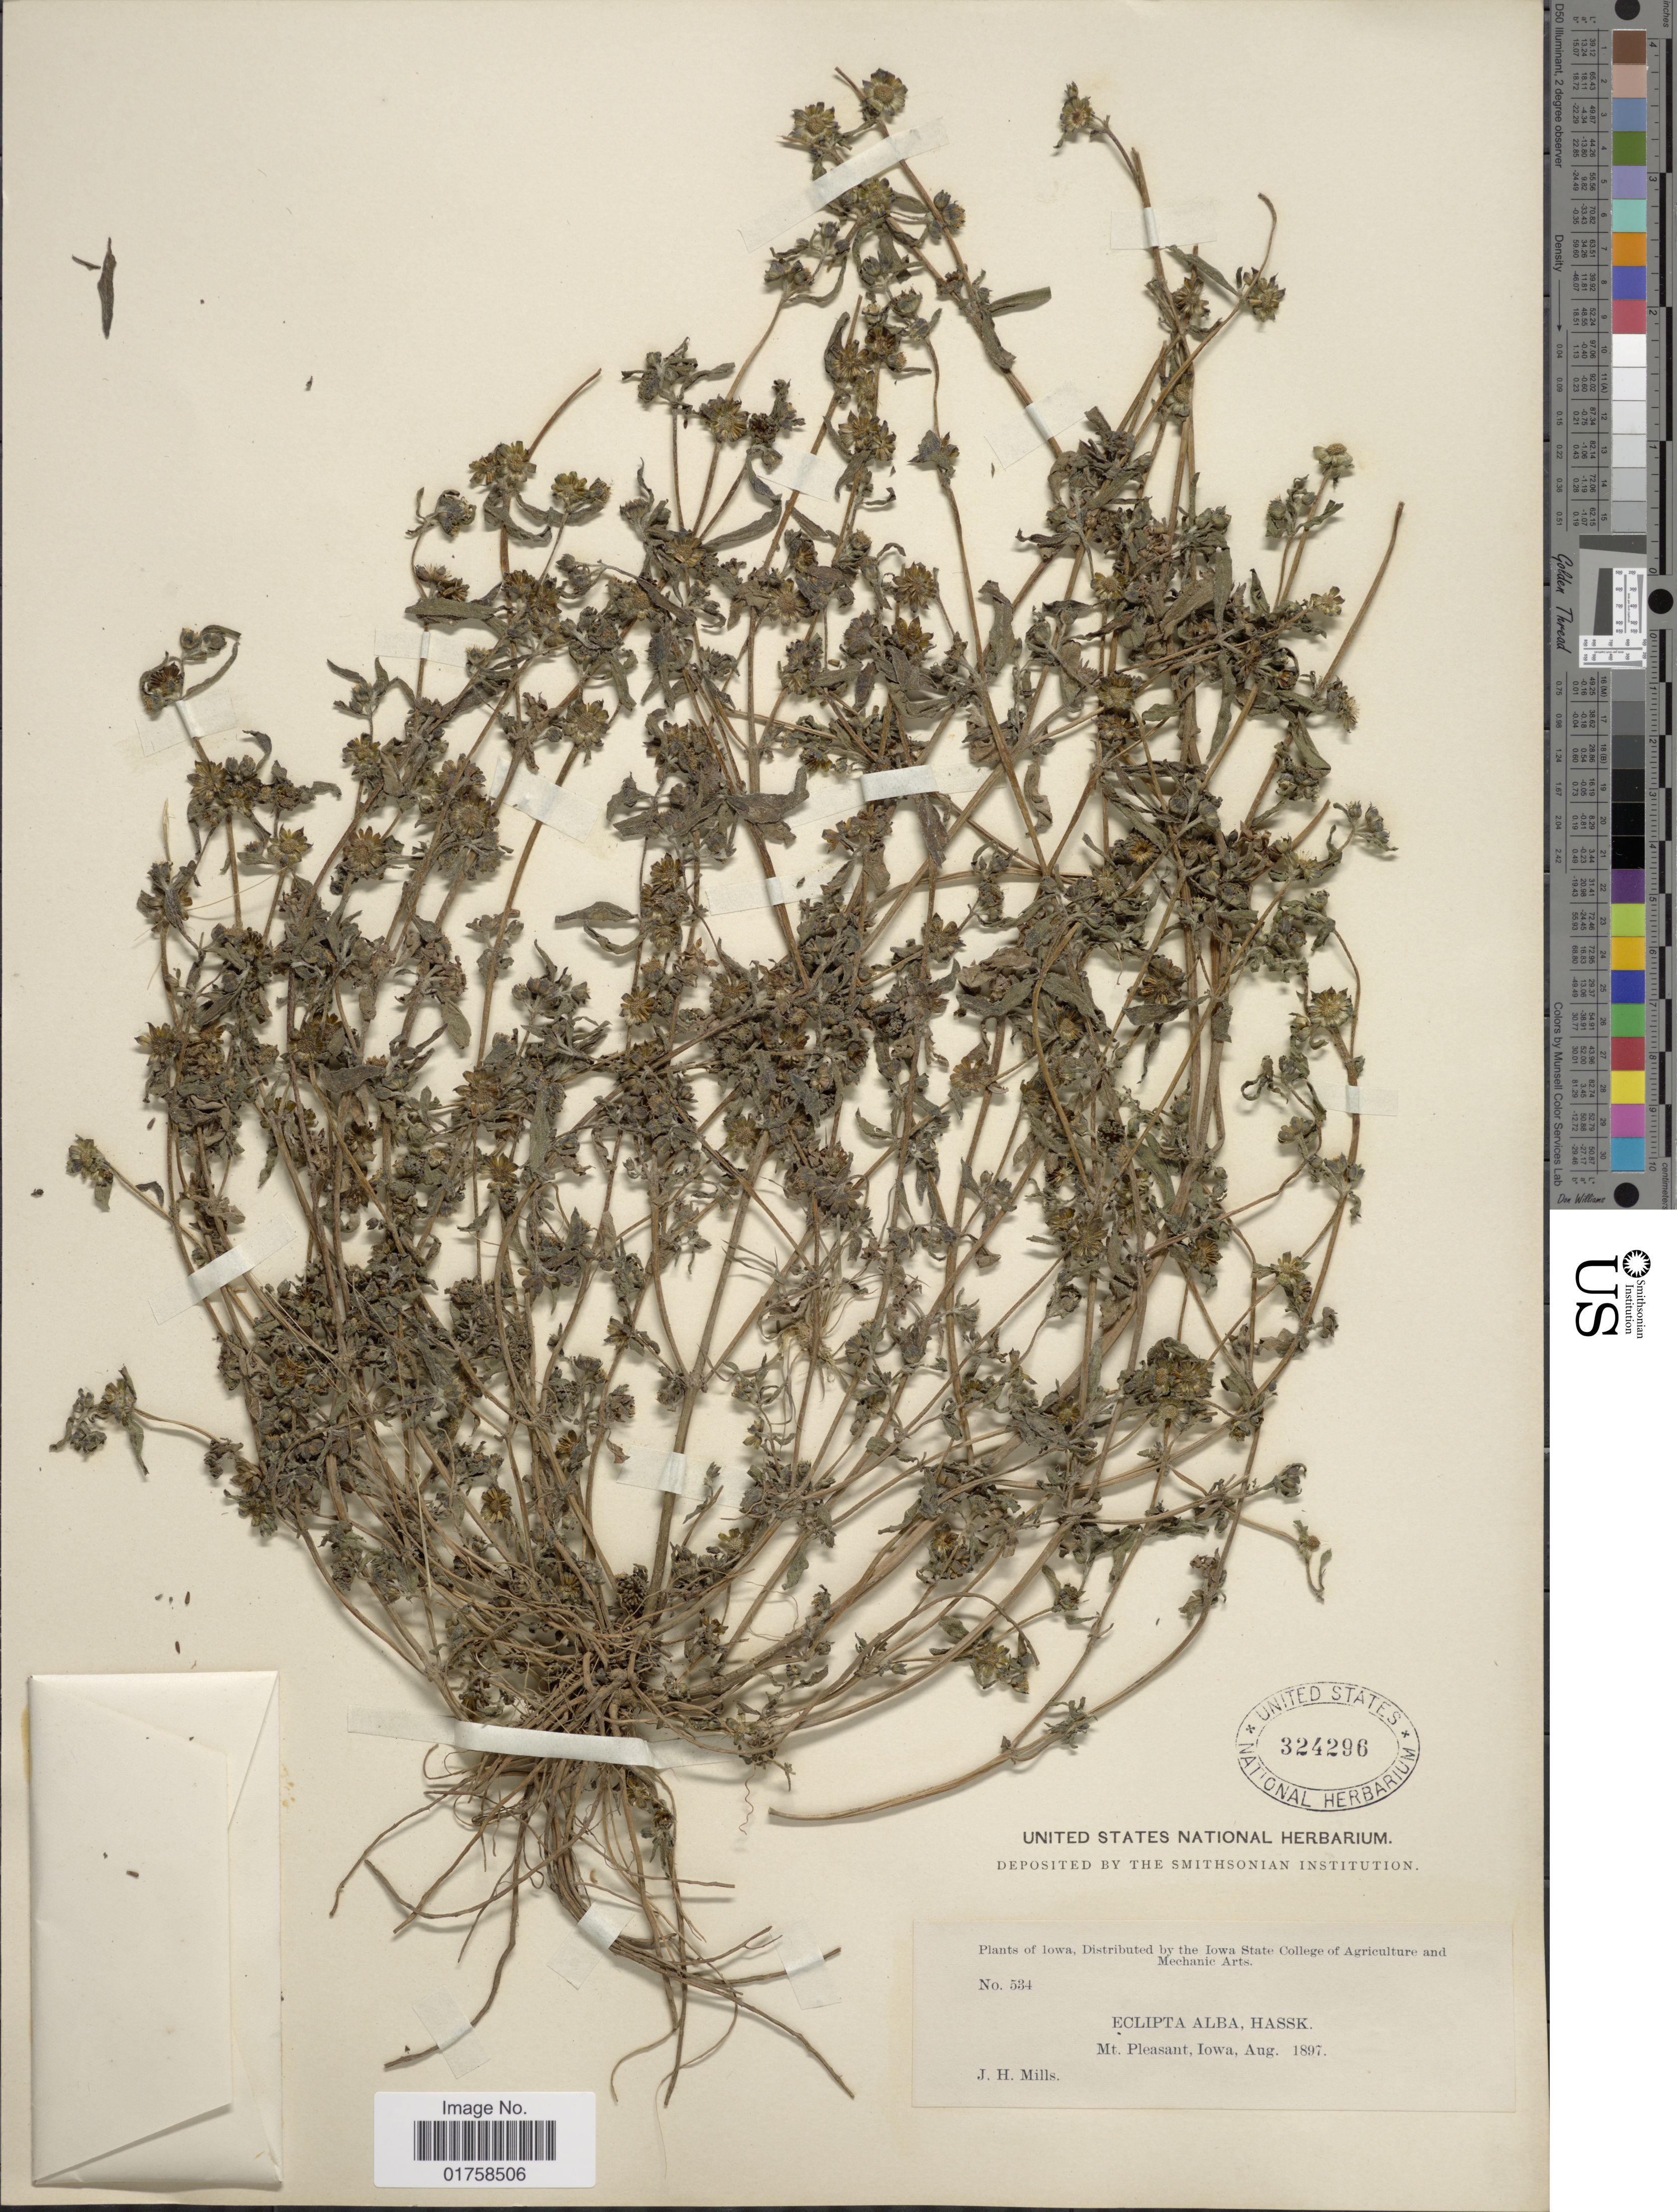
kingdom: Plantae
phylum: Tracheophyta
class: Magnoliopsida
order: Asterales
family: Asteraceae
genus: Eclipta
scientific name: Eclipta alba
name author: (L.) Hassk.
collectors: J. Mills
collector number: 534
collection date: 1897-08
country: United States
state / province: Iowa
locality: Mt. Pleasant, Iowa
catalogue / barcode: US 324296